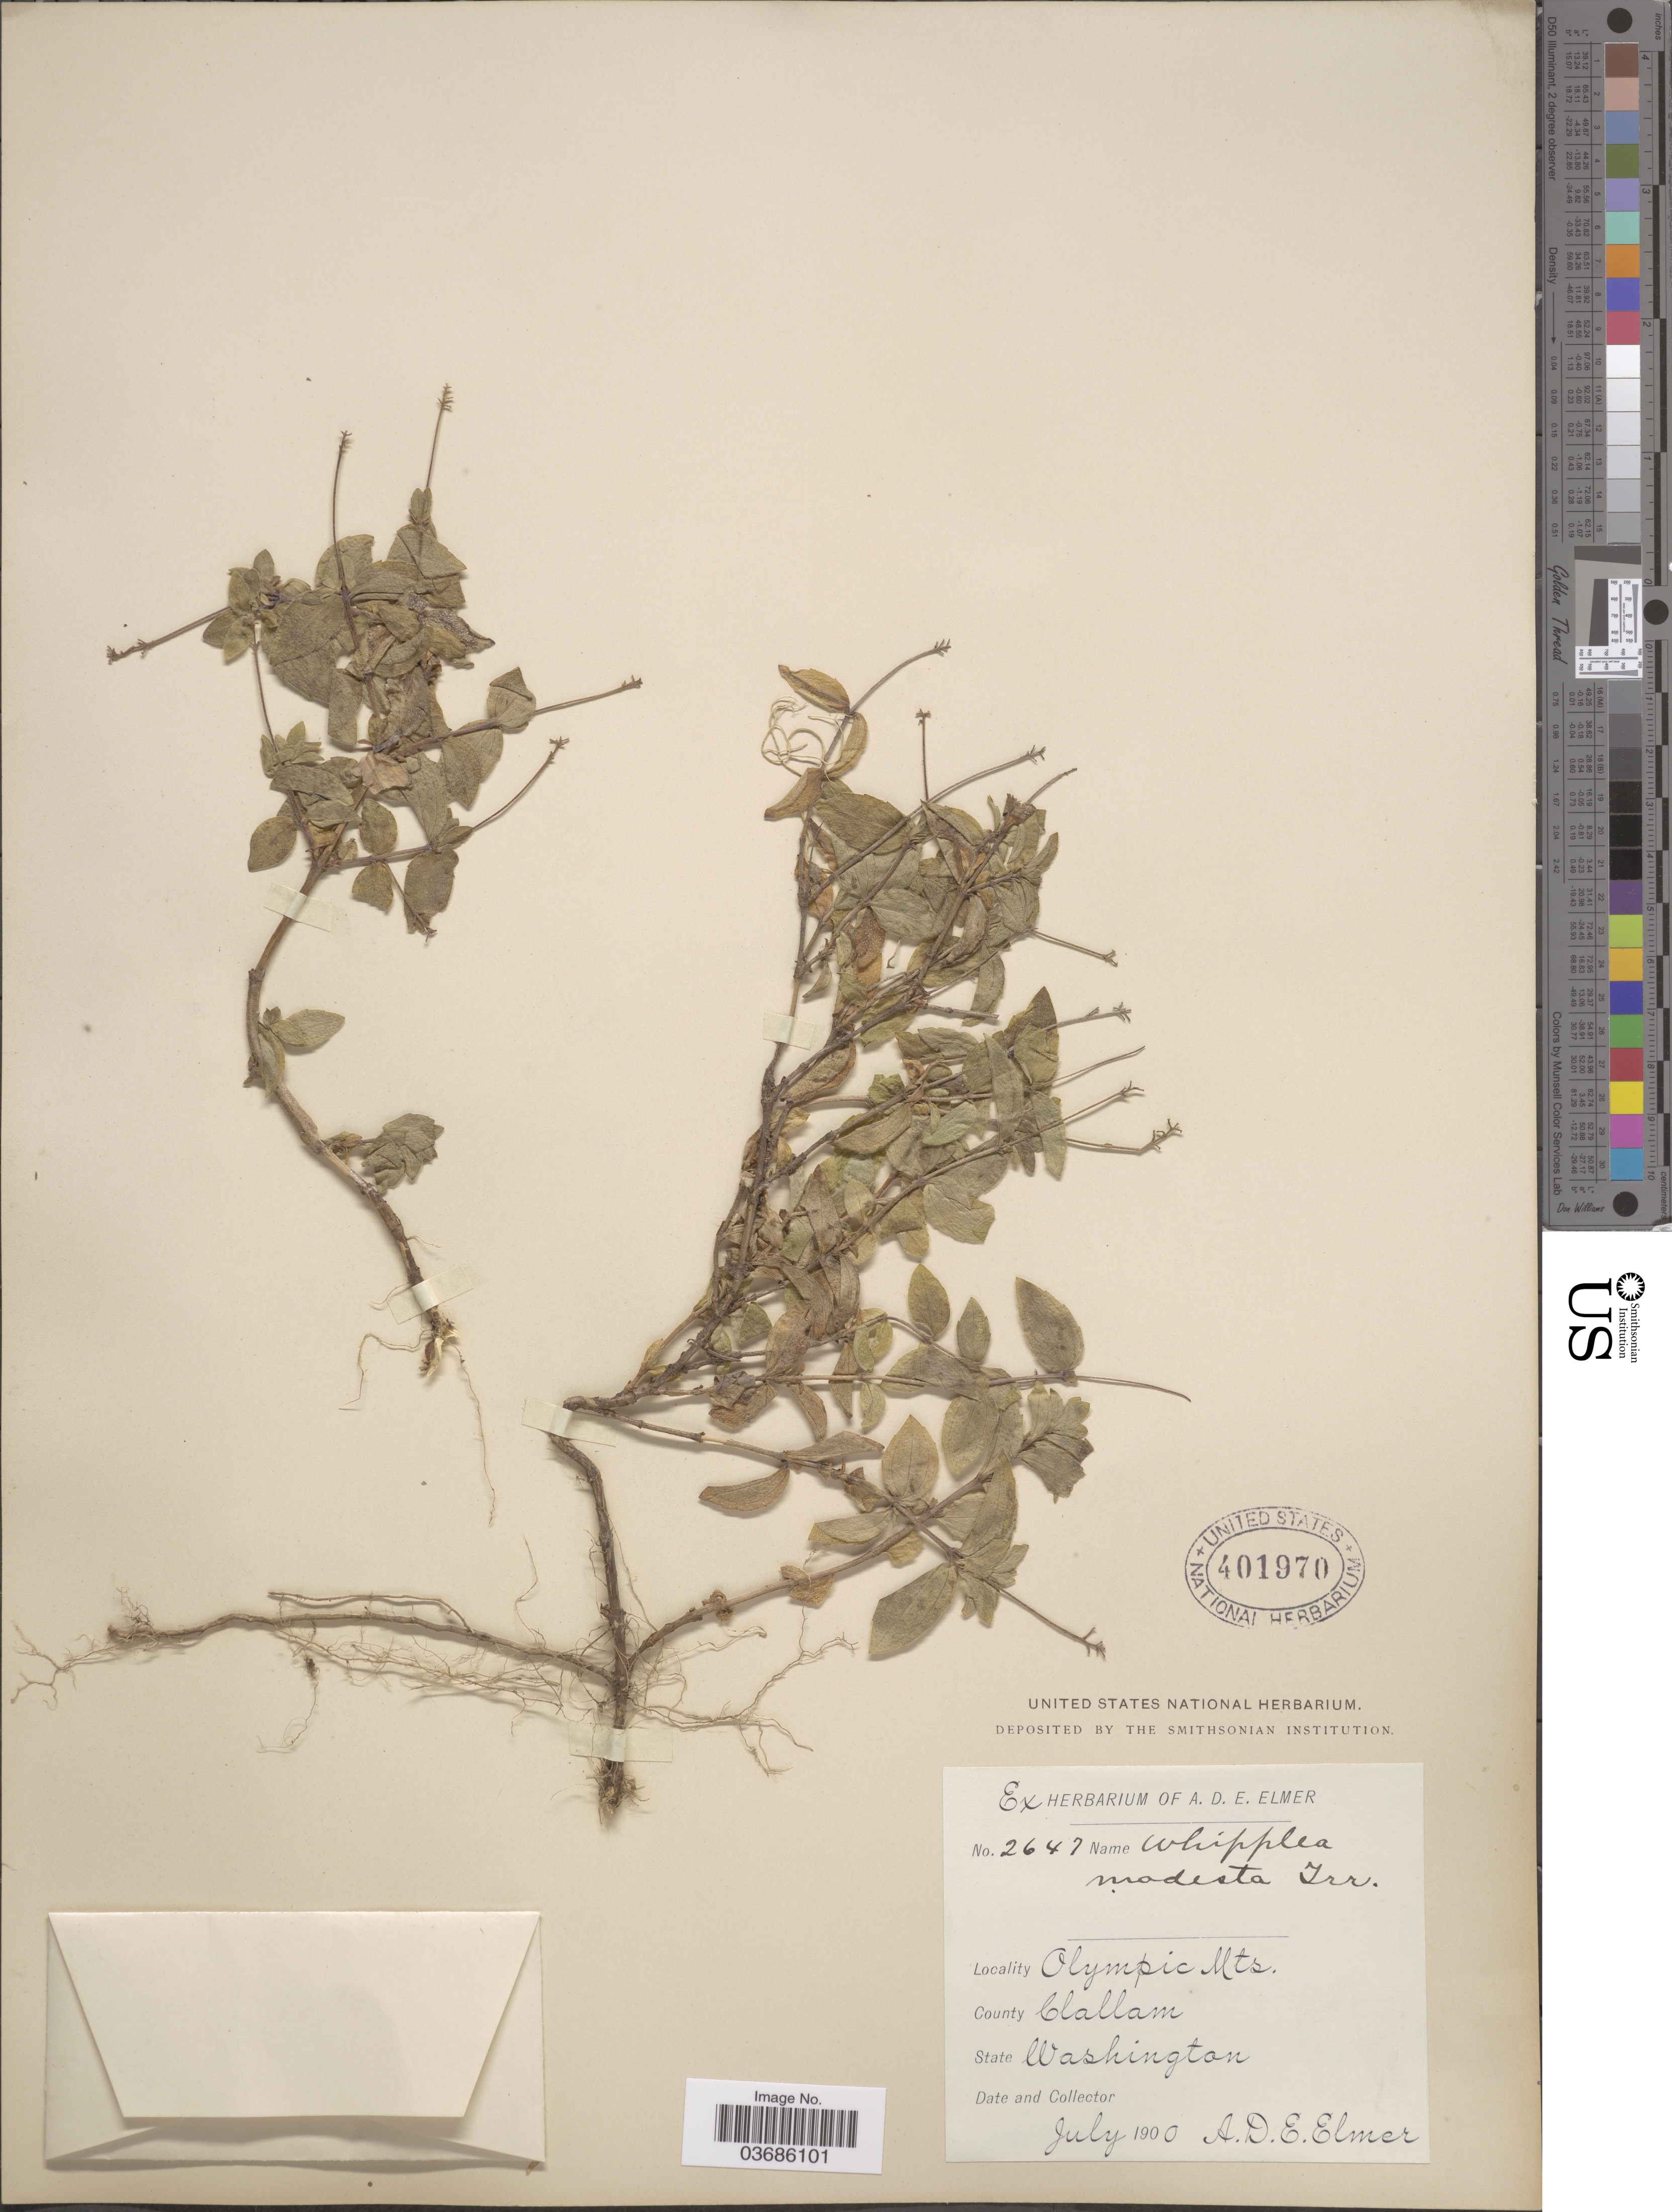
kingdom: Plantae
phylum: Tracheophyta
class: Magnoliopsida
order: Cornales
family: Hydrangeaceae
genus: Whipplea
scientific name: Whipplea modesta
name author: Torr.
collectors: A. D. E. Elmer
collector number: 2647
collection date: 1900-07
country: United States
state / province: Washington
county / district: Clallam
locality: Olympic Mts. County Clallam.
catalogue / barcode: US 401970